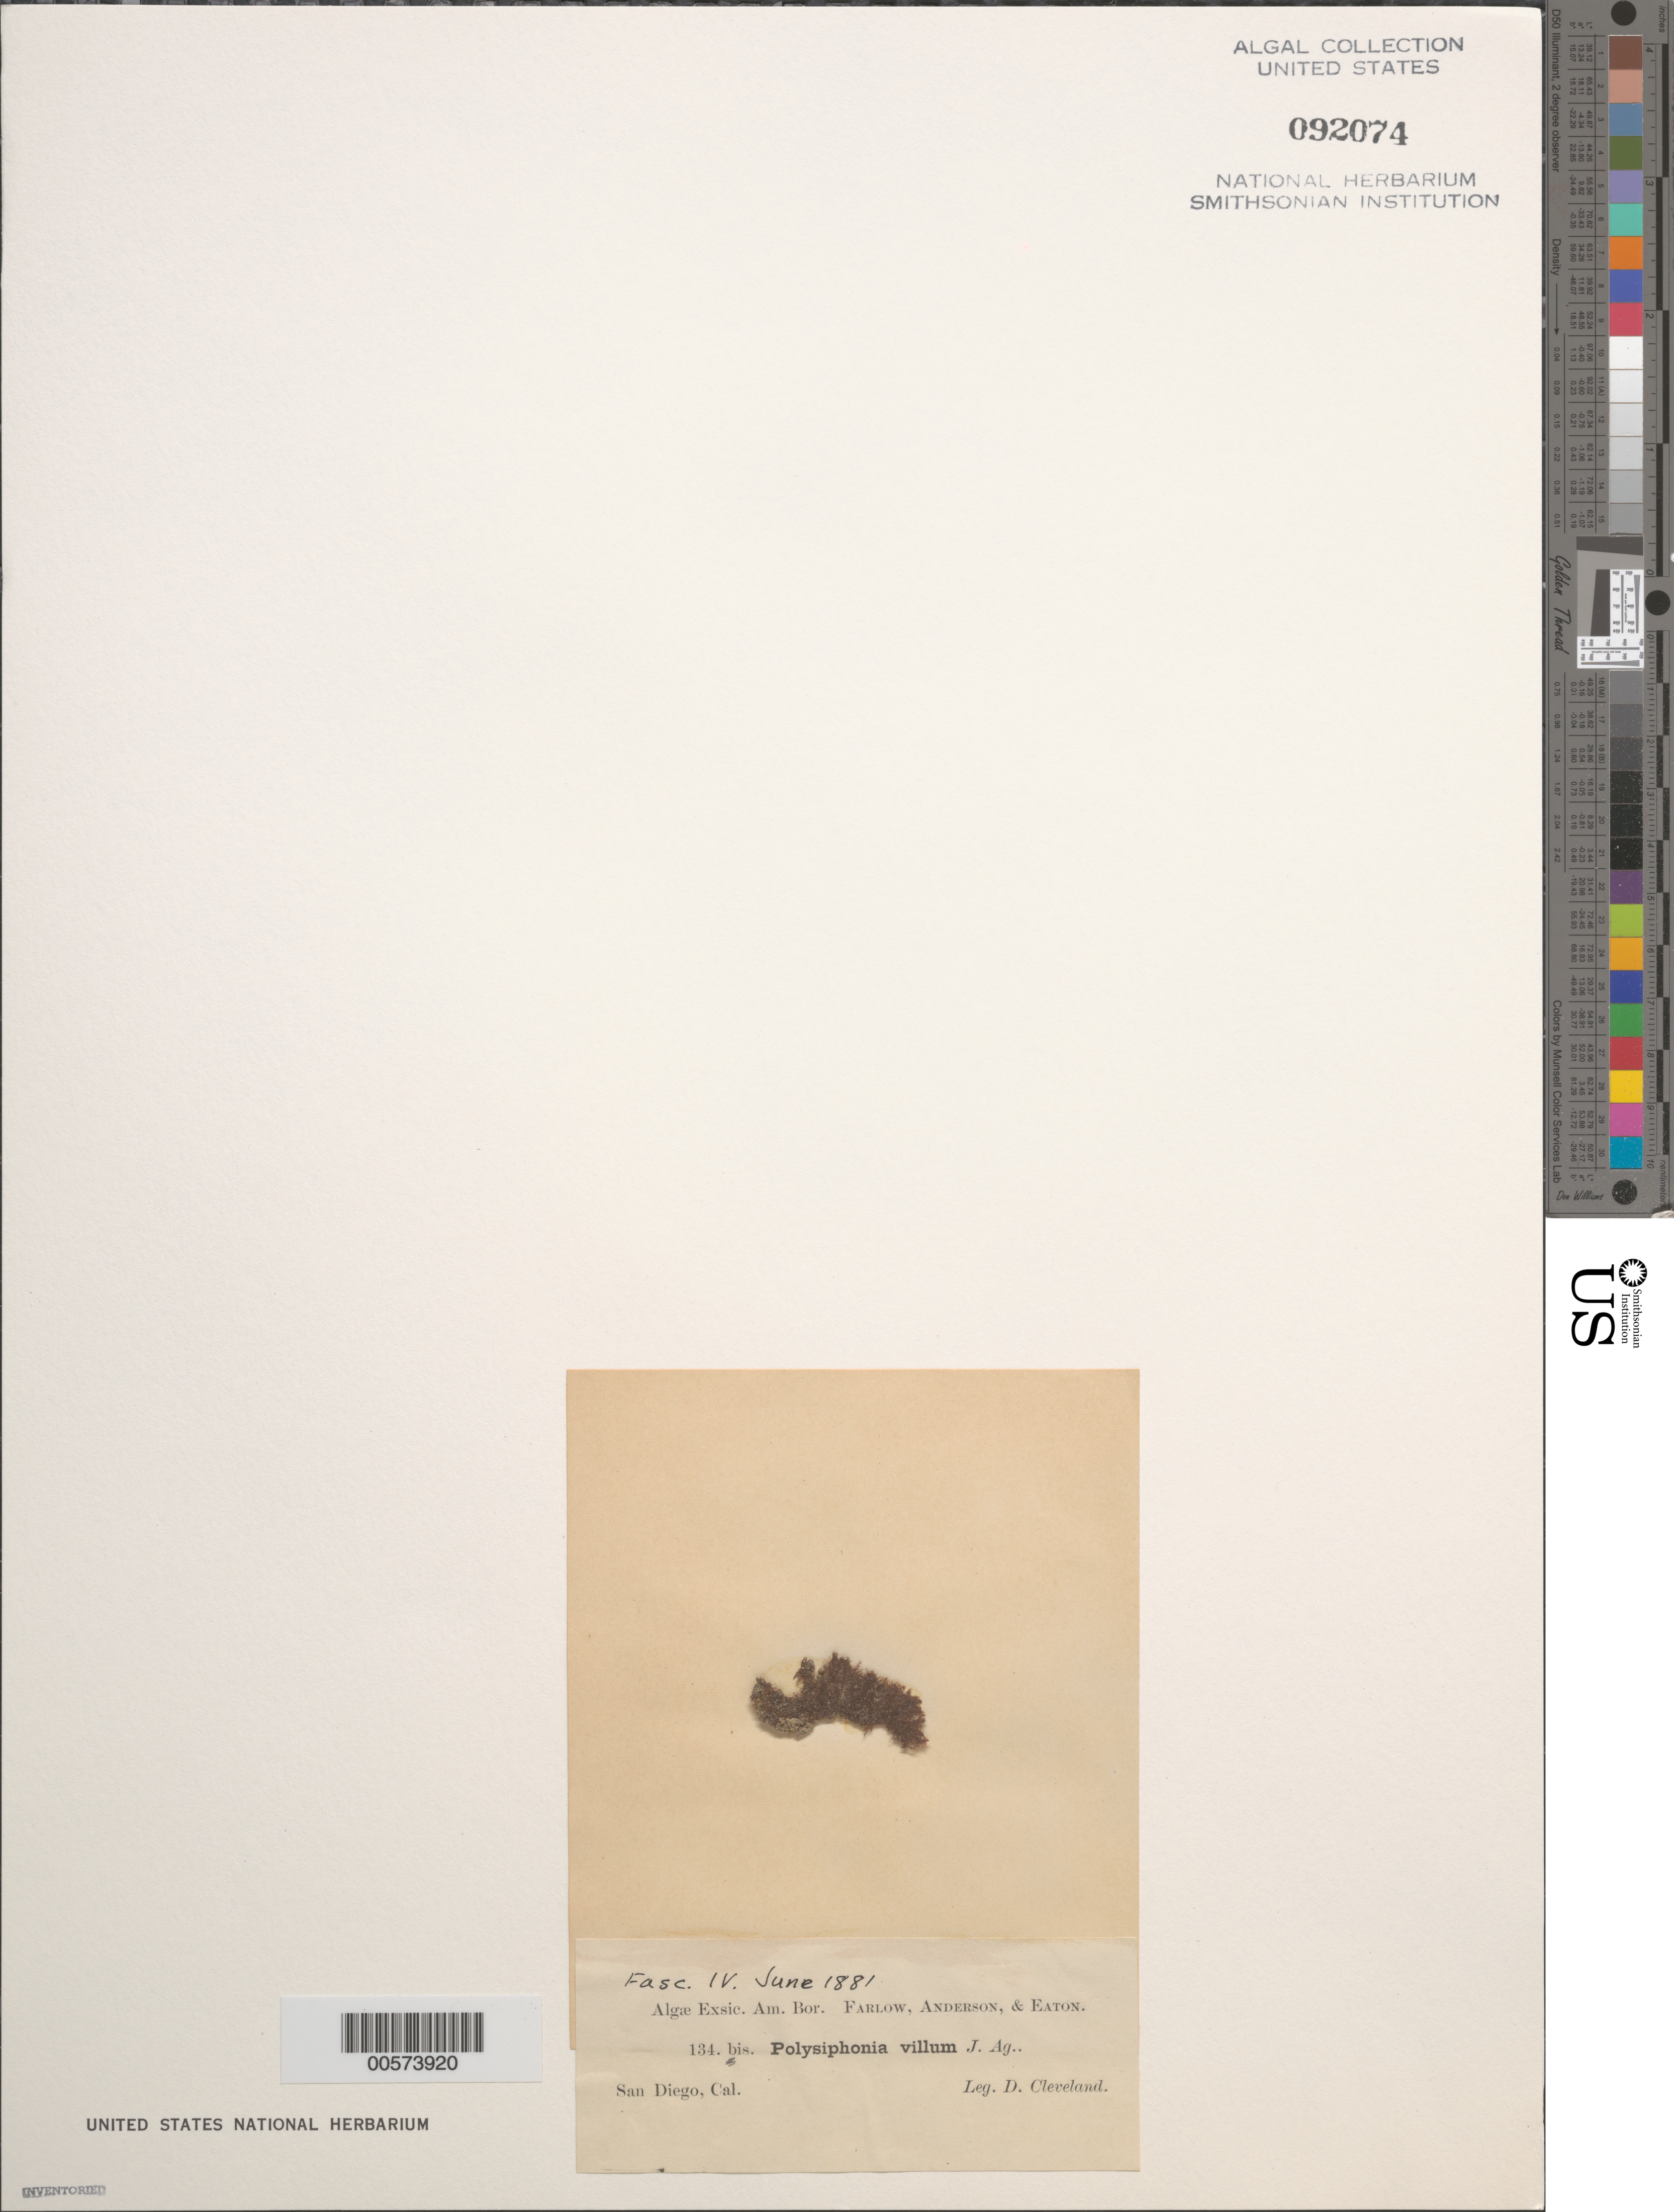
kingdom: Plantae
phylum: Rhodophyta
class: Florideophyceae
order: Ceramiales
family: Rhodomelaceae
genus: Polysiphonia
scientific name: Polysiphonia villum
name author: J. Agardh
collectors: D. Cleveland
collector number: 134 Bis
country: United States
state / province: California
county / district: San Diego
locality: San Diego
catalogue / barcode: US 92074